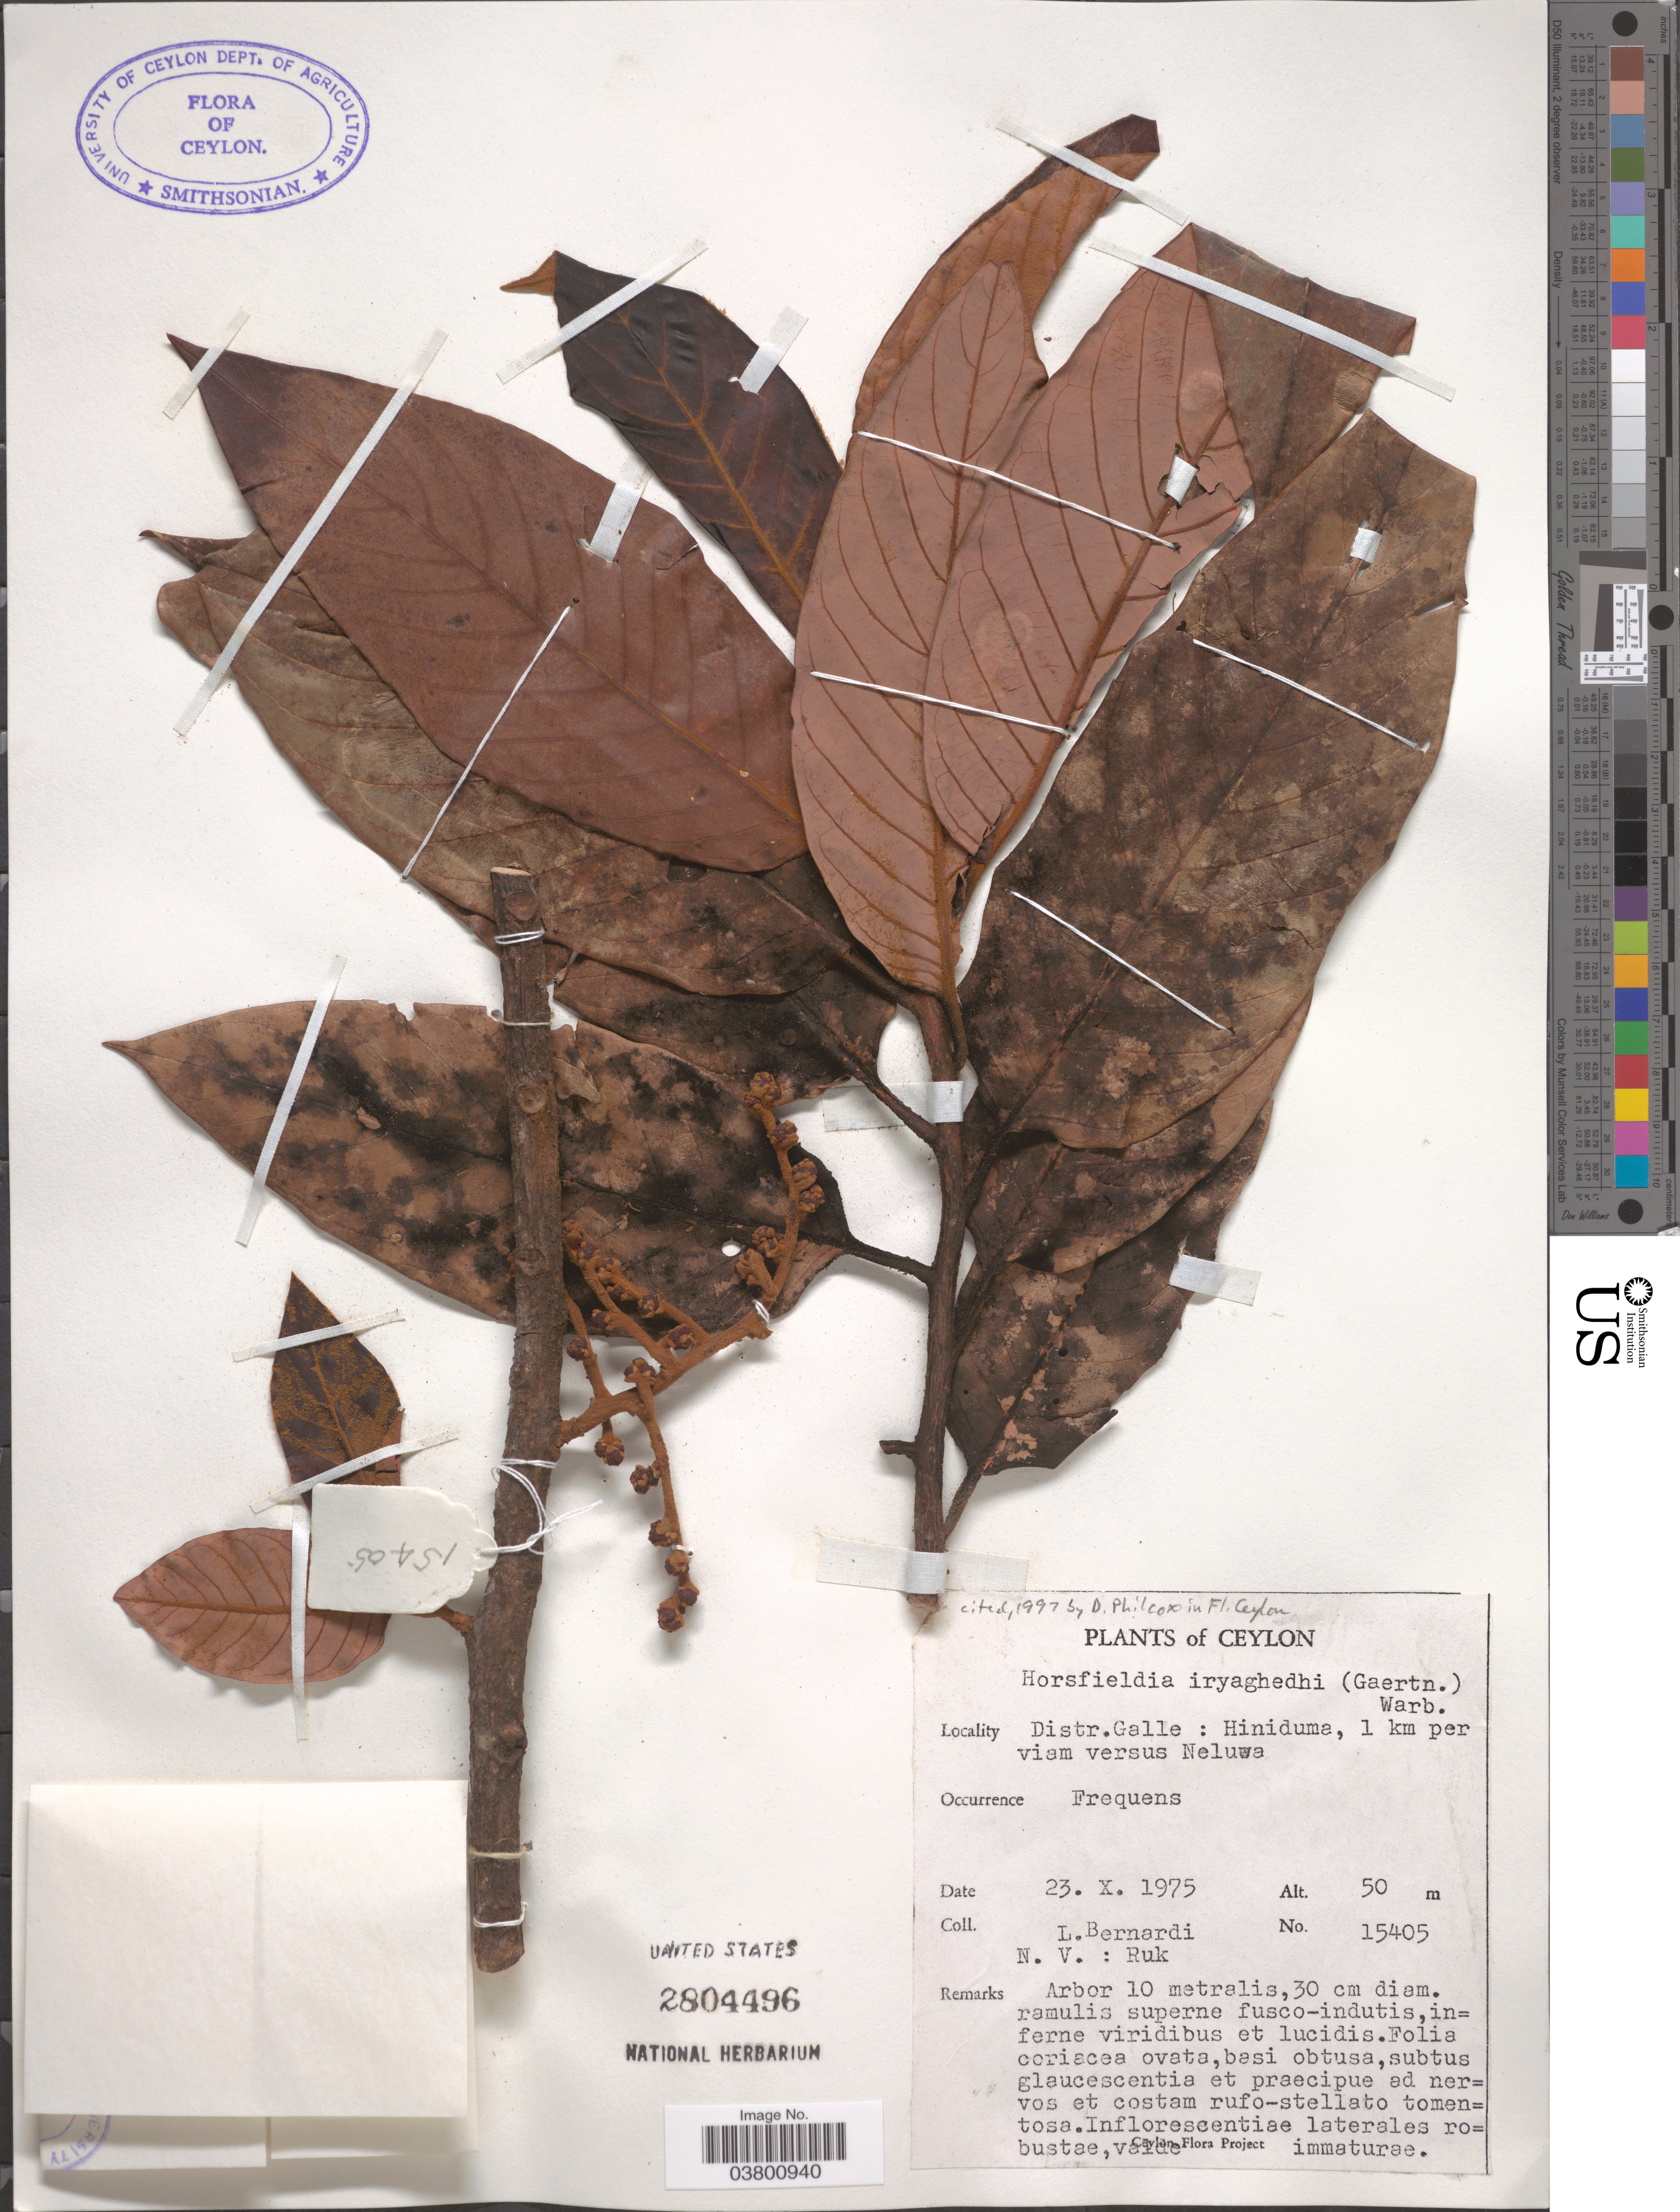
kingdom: Plantae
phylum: Tracheophyta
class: Magnoliopsida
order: Magnoliales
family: Myristicaceae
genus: Horsfieldia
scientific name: Horsfieldia iryaghedhi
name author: (Gaertn.) Warb.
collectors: L. Bernardi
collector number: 15405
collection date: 1975-10-23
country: Sri Lanka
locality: Ceylon. Distr. Galle: Hiniduma, 1 km per viam versus Neluwa.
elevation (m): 50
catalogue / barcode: US 2804496